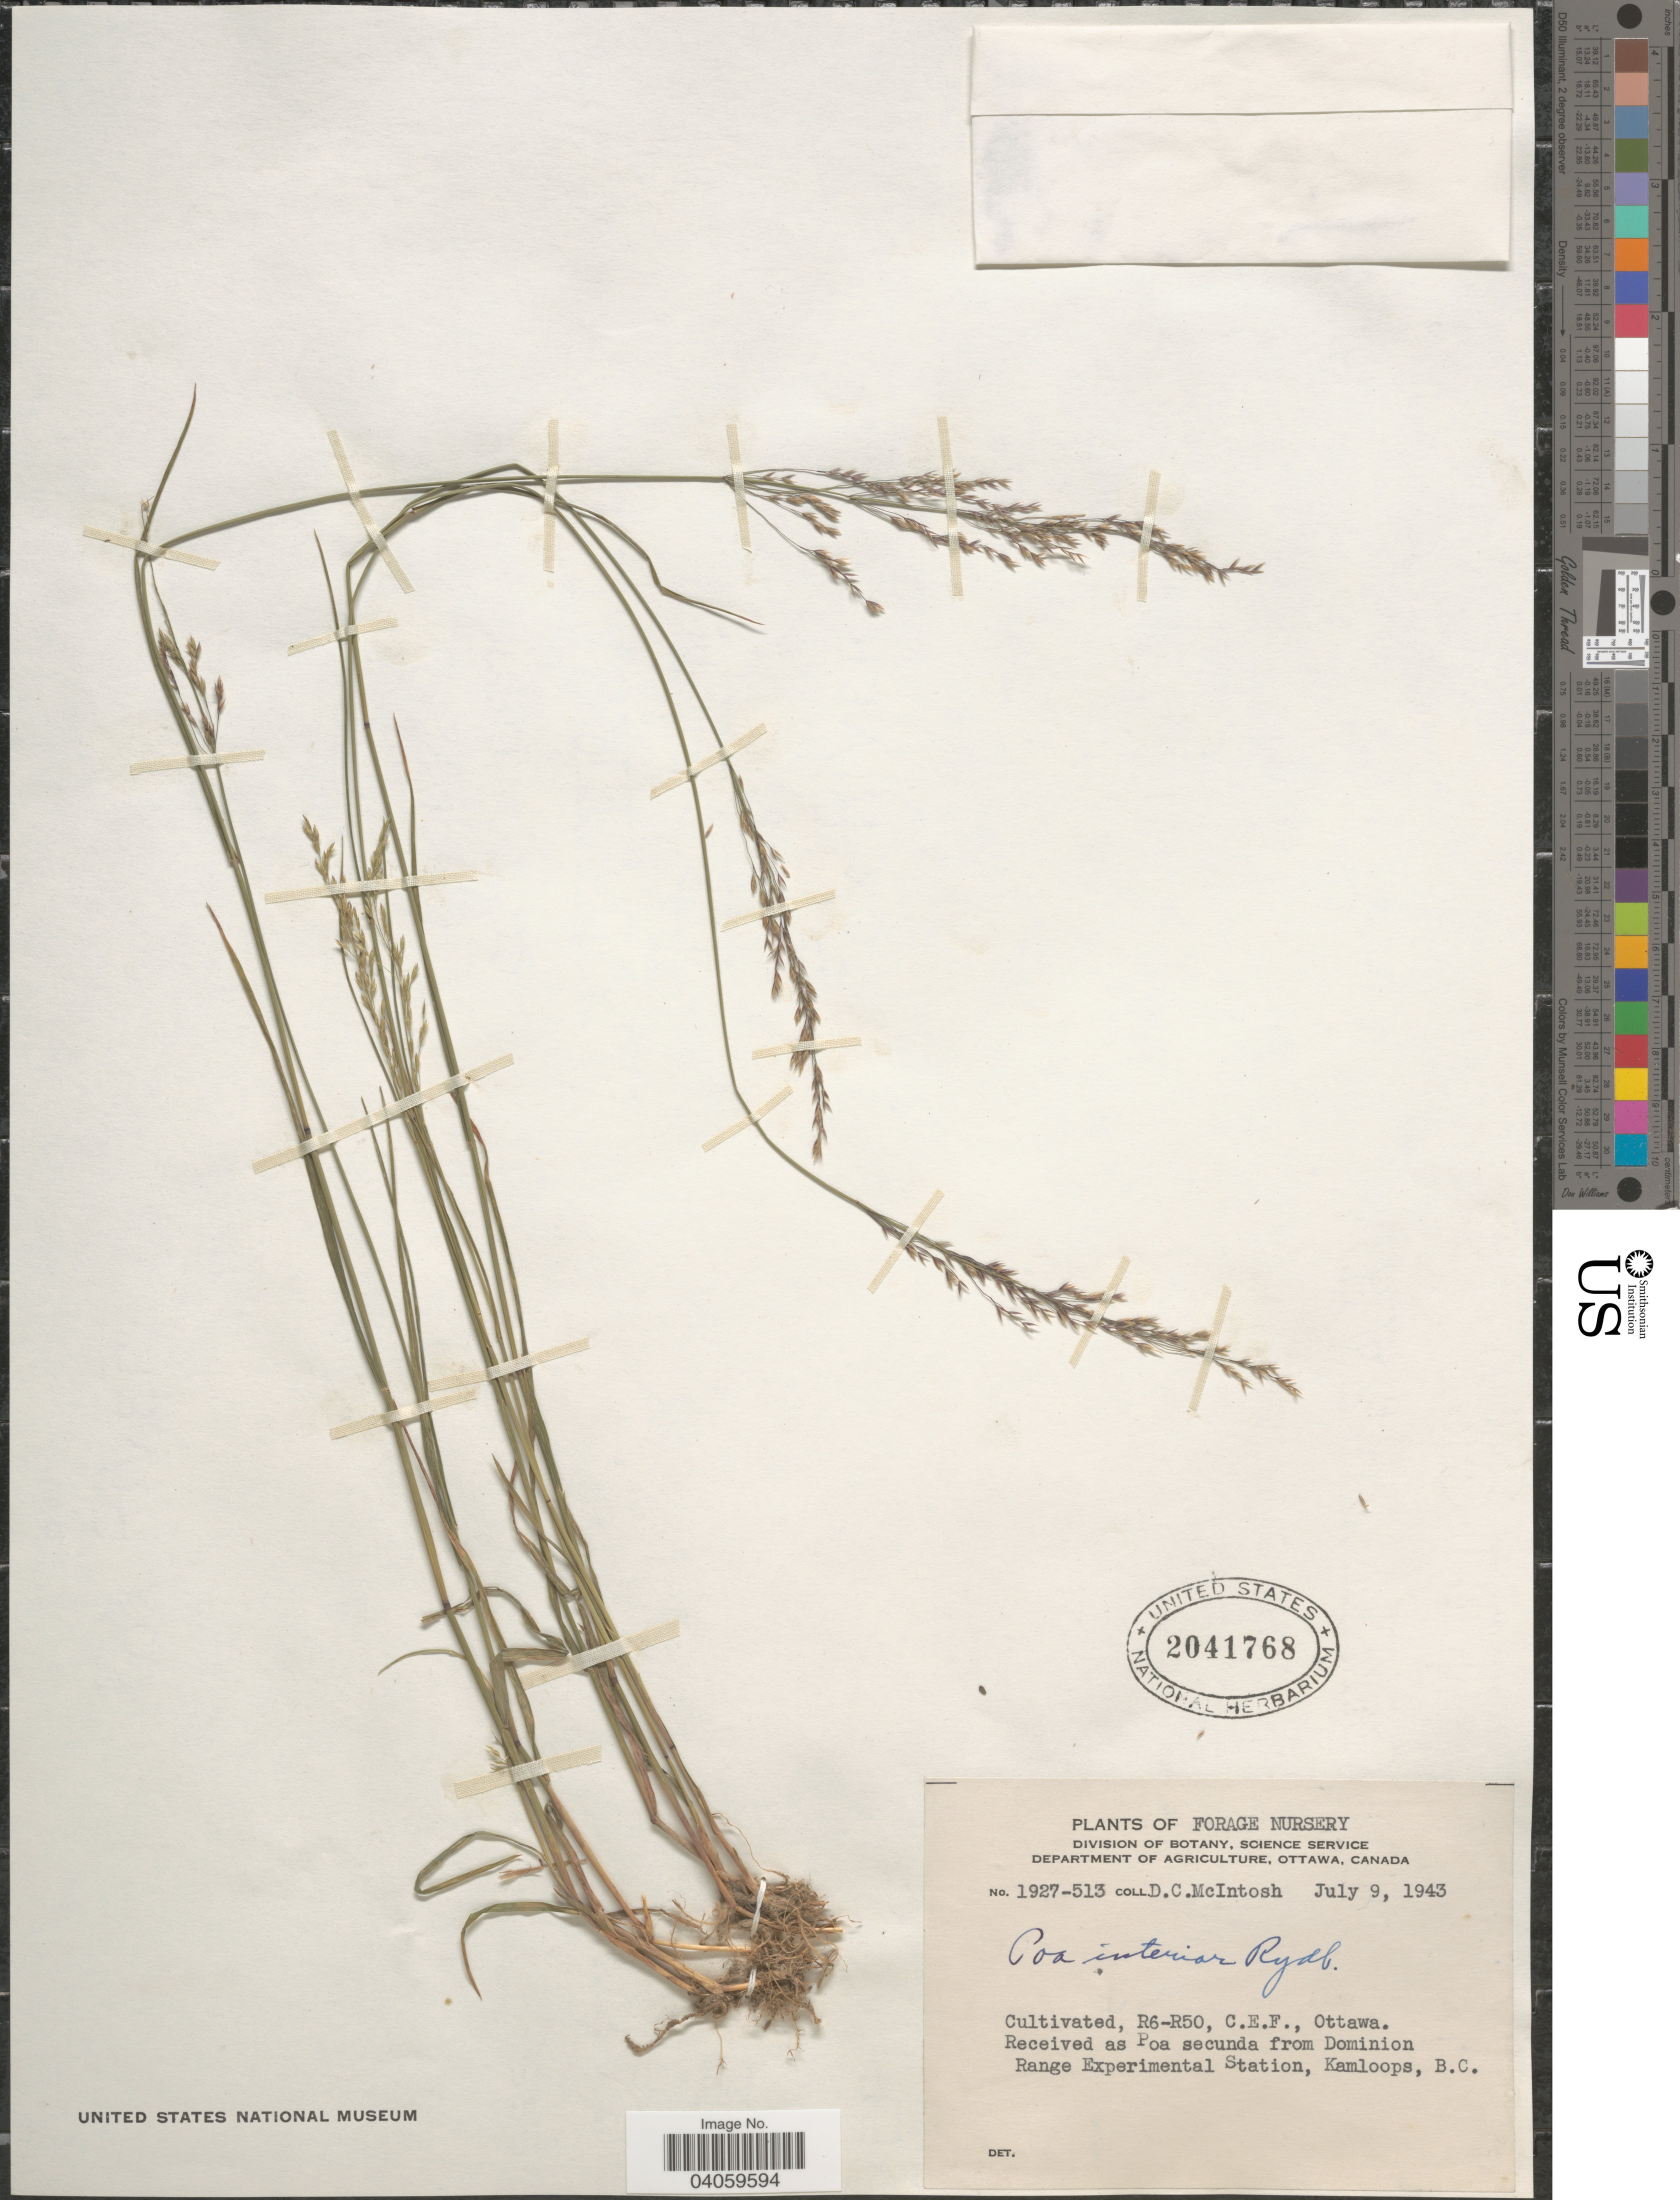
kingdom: Plantae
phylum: Tracheophyta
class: Liliopsida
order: Poales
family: Poaceae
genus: Poa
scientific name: Poa interior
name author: Rydb.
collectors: D. McIntosh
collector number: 1927-513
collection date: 1943-07-09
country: Canada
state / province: British Columbia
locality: Forage Nursery. R6-R50, C. E. F., Ottawa.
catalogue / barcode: US 2041768